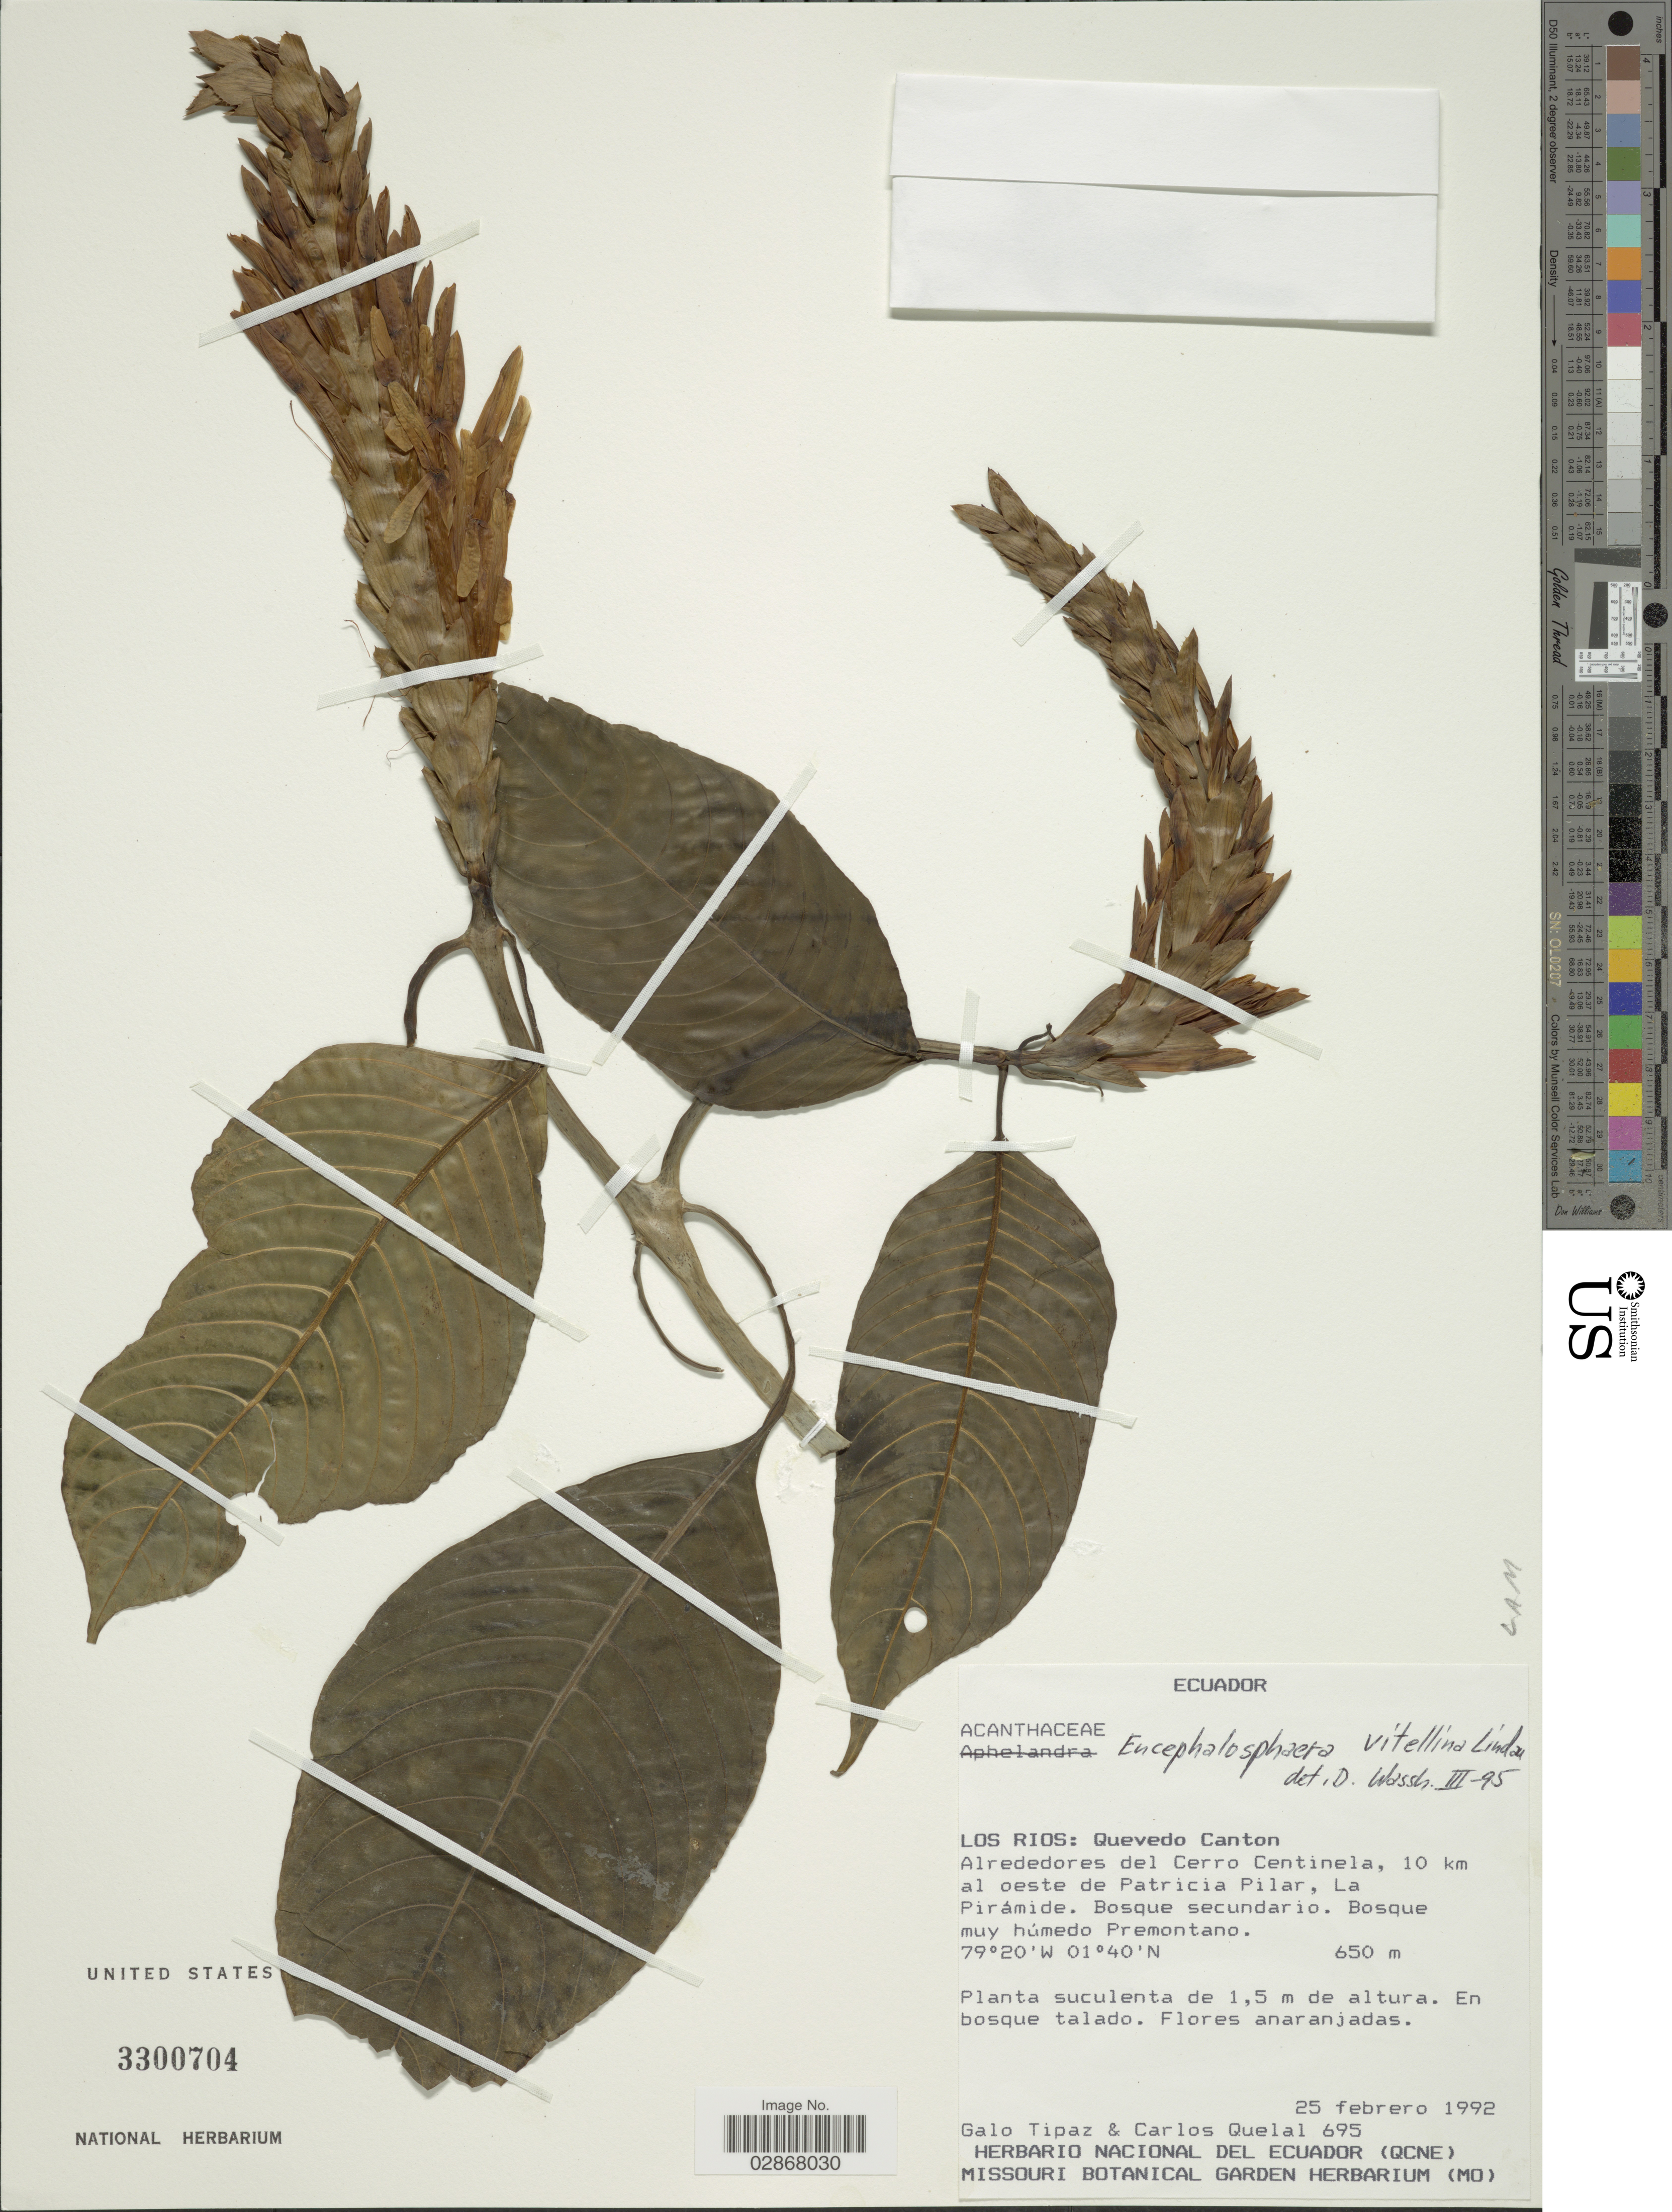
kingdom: Plantae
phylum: Tracheophyta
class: Magnoliopsida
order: Lamiales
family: Acanthaceae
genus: Encephalosphaera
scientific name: Encephalosphaera vitellina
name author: Lindau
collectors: G. Tipaz & C. Quelal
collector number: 695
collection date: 1992-02-25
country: Ecuador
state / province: Los Ríos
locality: Quevedo Canton. Alrededores del Cerro Centinela, 10 km al oeste de Patricia Pilar, La Pirámide.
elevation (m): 650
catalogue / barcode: US 3300704